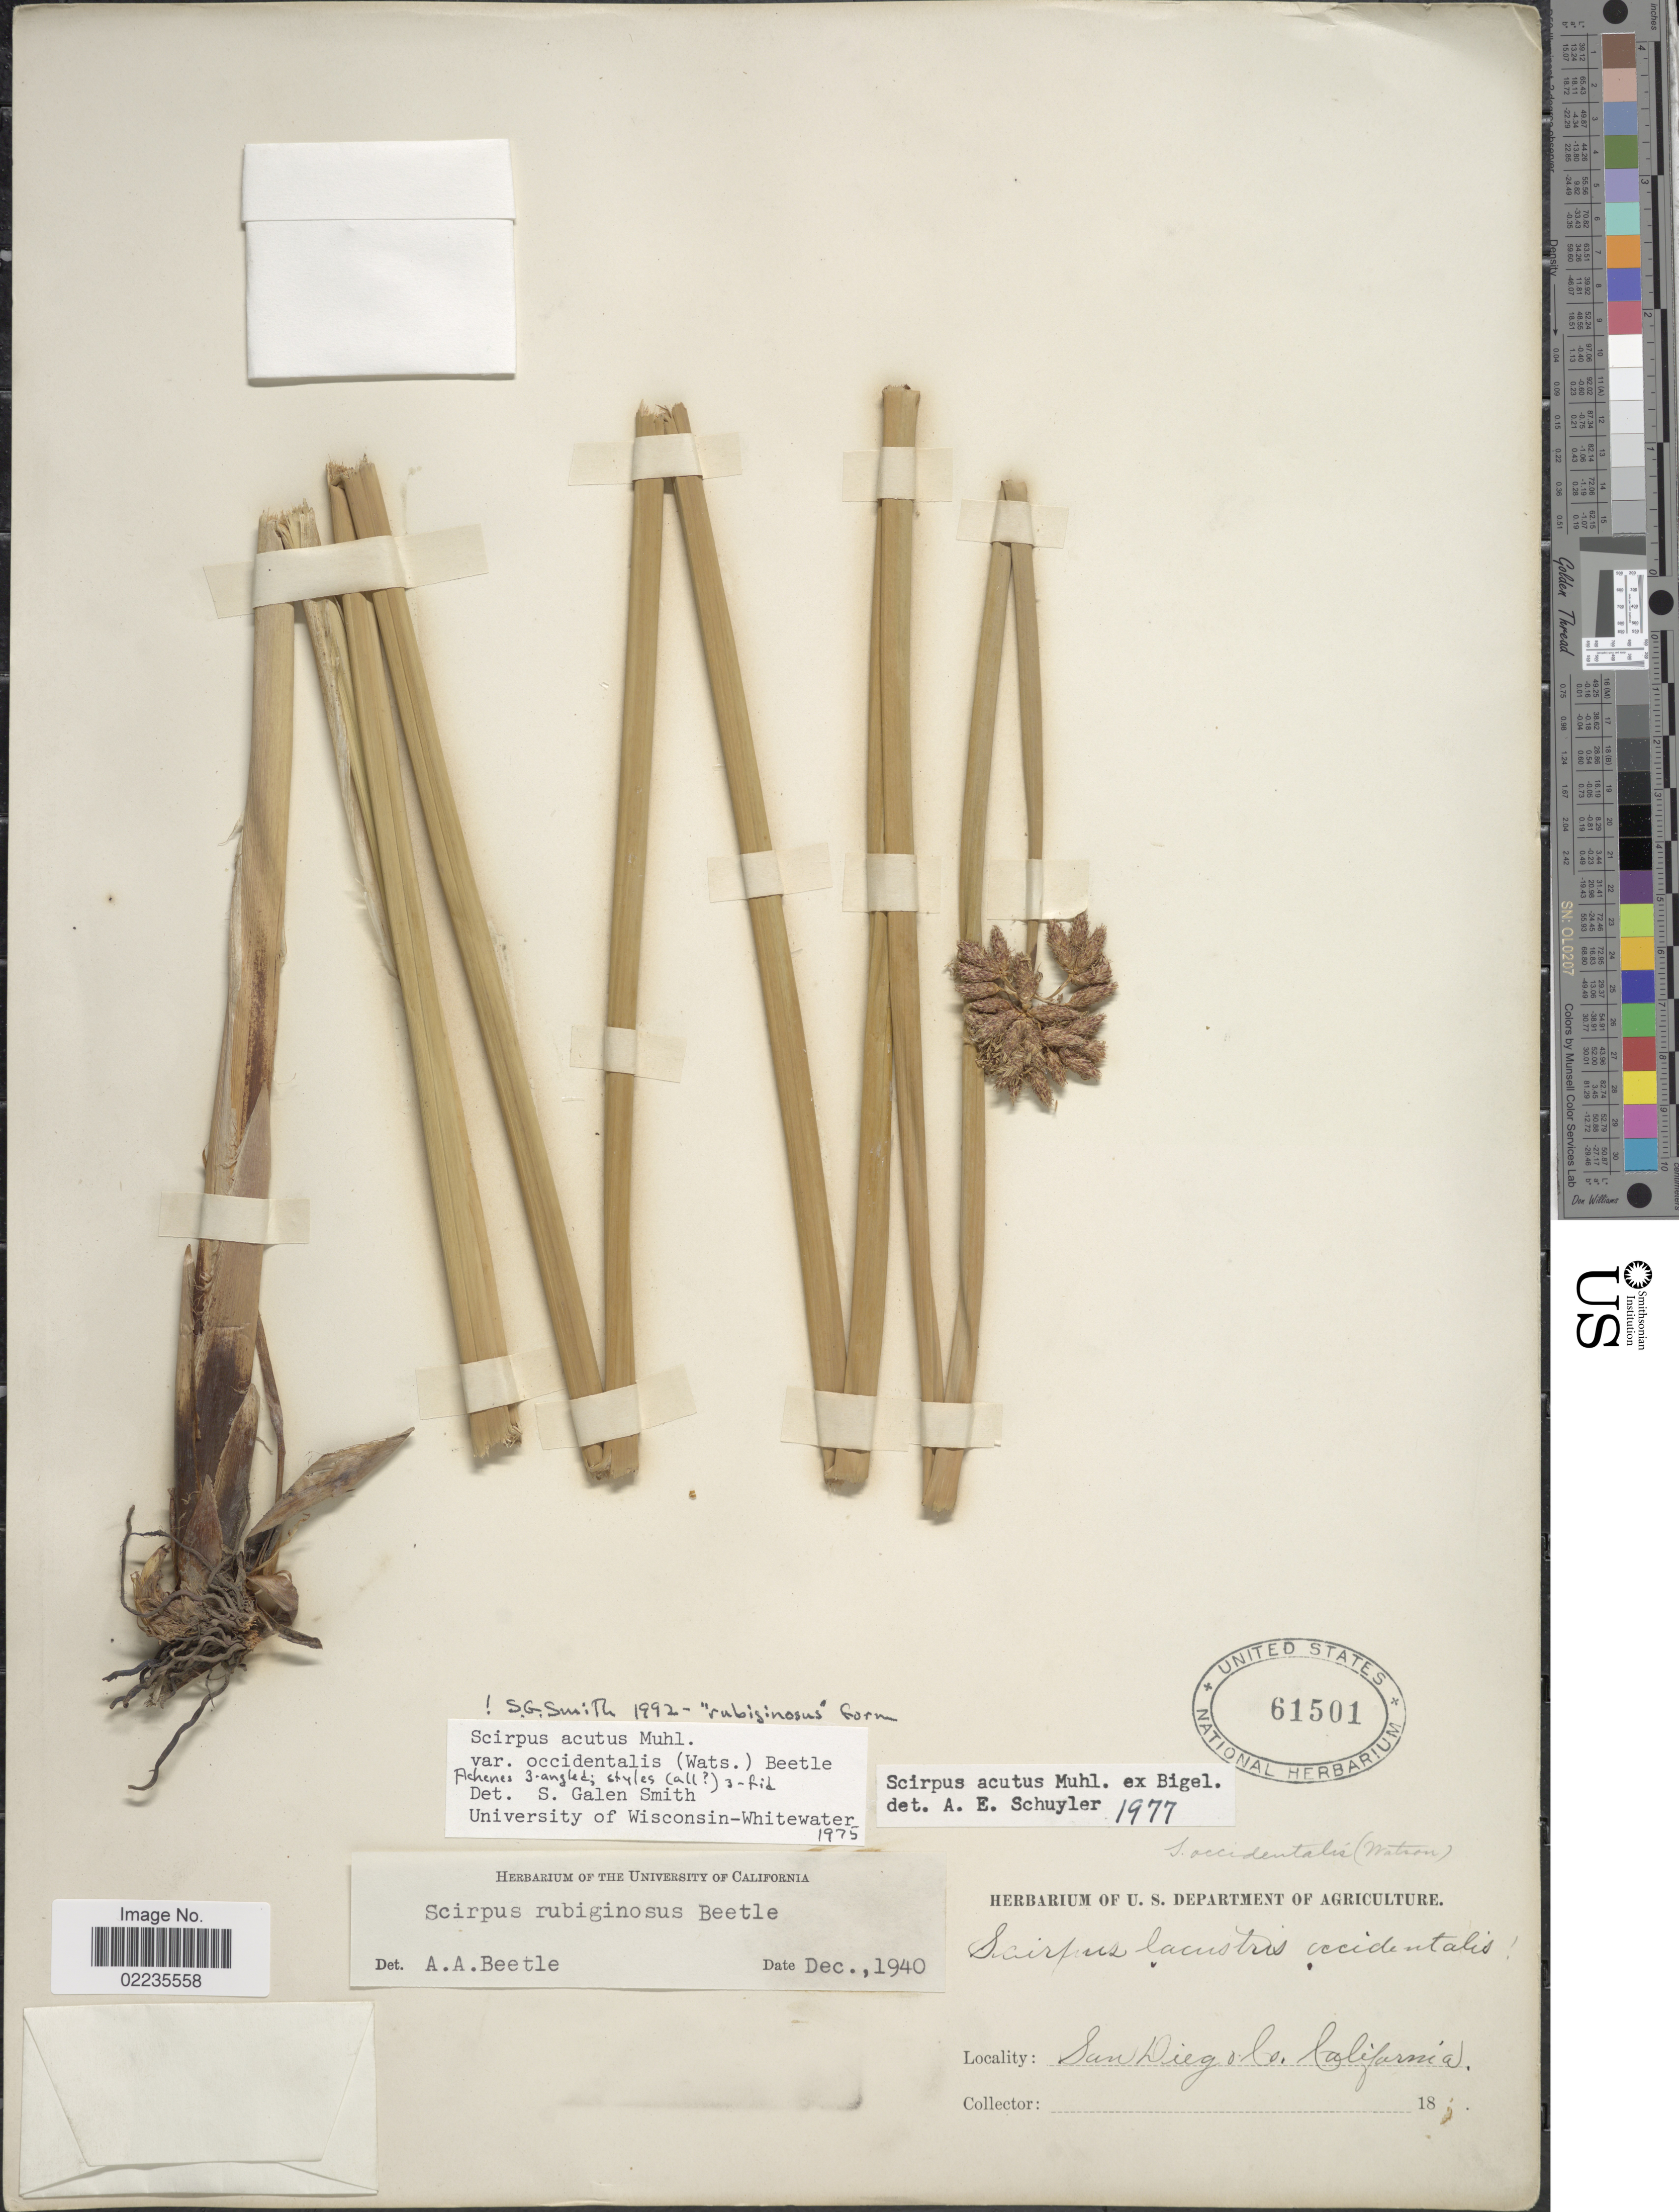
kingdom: Plantae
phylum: Tracheophyta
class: Liliopsida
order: Poales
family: Cyperaceae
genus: Schoenoplectus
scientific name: Schoenoplectus acutus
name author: (Muhl. ex Bigelow) Á. Löve & D. Löve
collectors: Facchini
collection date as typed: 18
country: United States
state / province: California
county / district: San Diego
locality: San Diego Co.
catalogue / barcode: US 61501